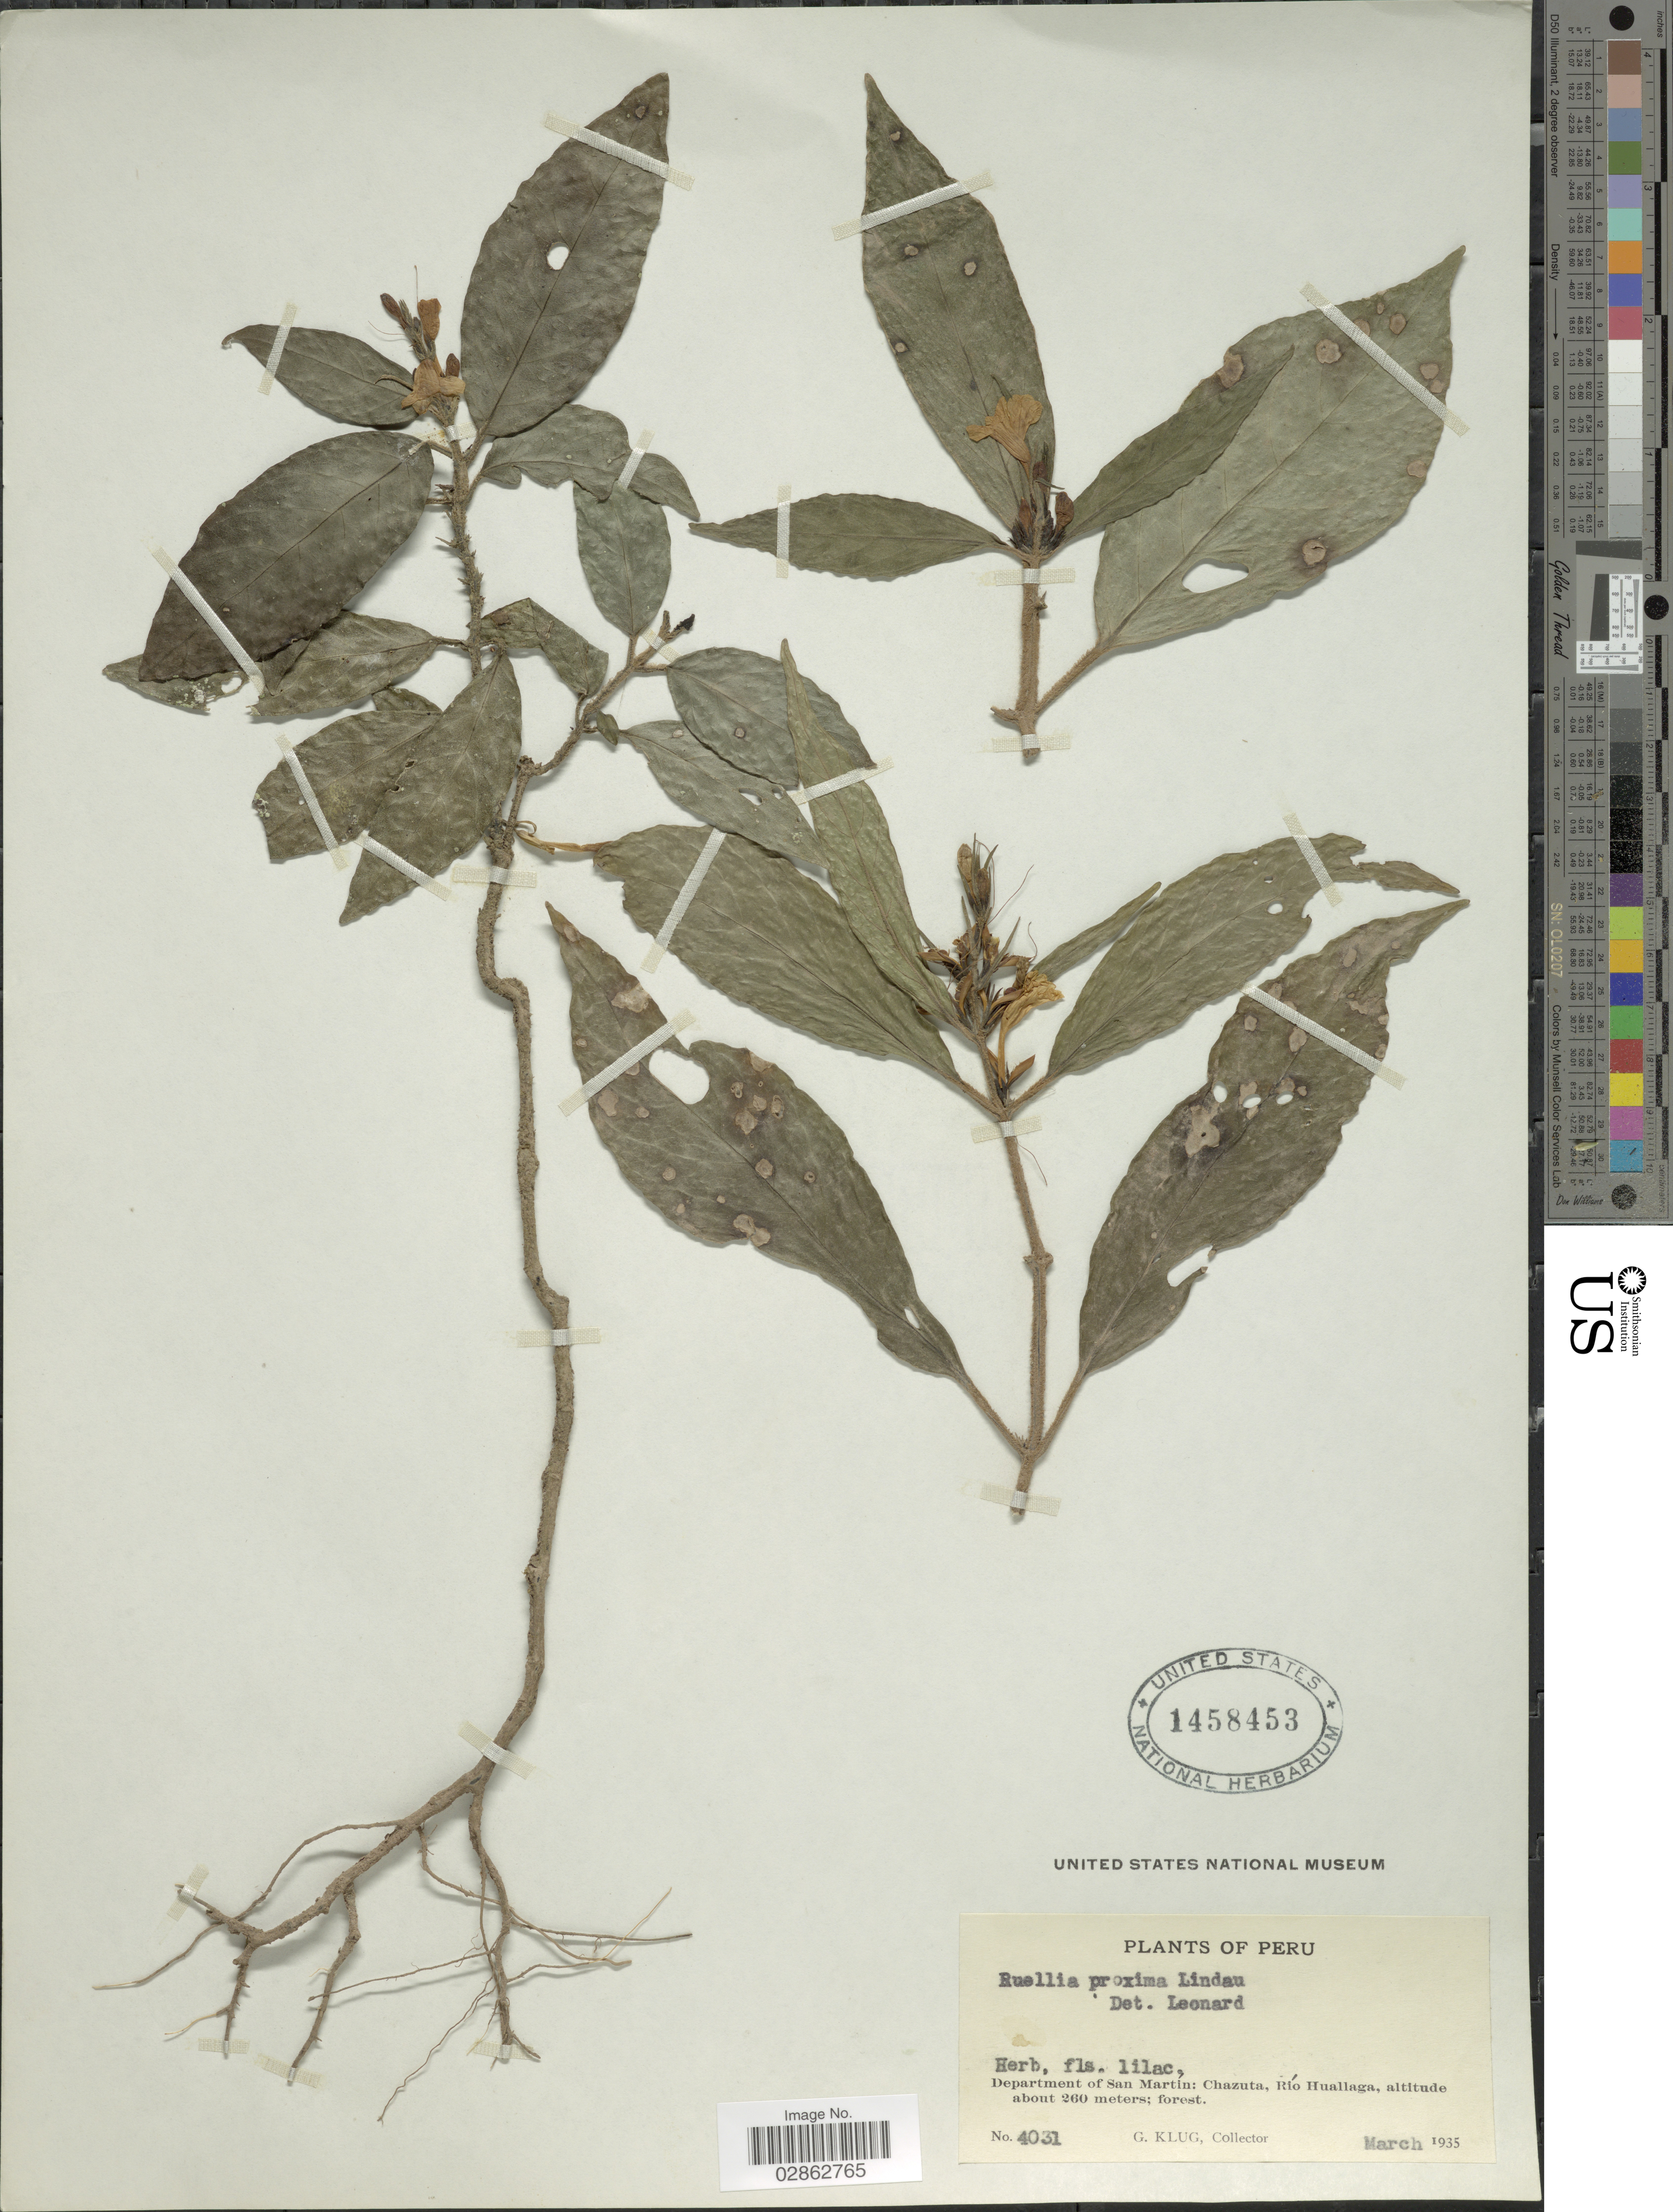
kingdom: Plantae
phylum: Tracheophyta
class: Magnoliopsida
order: Lamiales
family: Acanthaceae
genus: Ruellia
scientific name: Ruellia sp.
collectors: G. Klug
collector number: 4031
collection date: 1935-03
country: Peru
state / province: San Martín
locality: Department of San Martín: Chazuta, Río Huallaga.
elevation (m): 260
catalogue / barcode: US 1458453